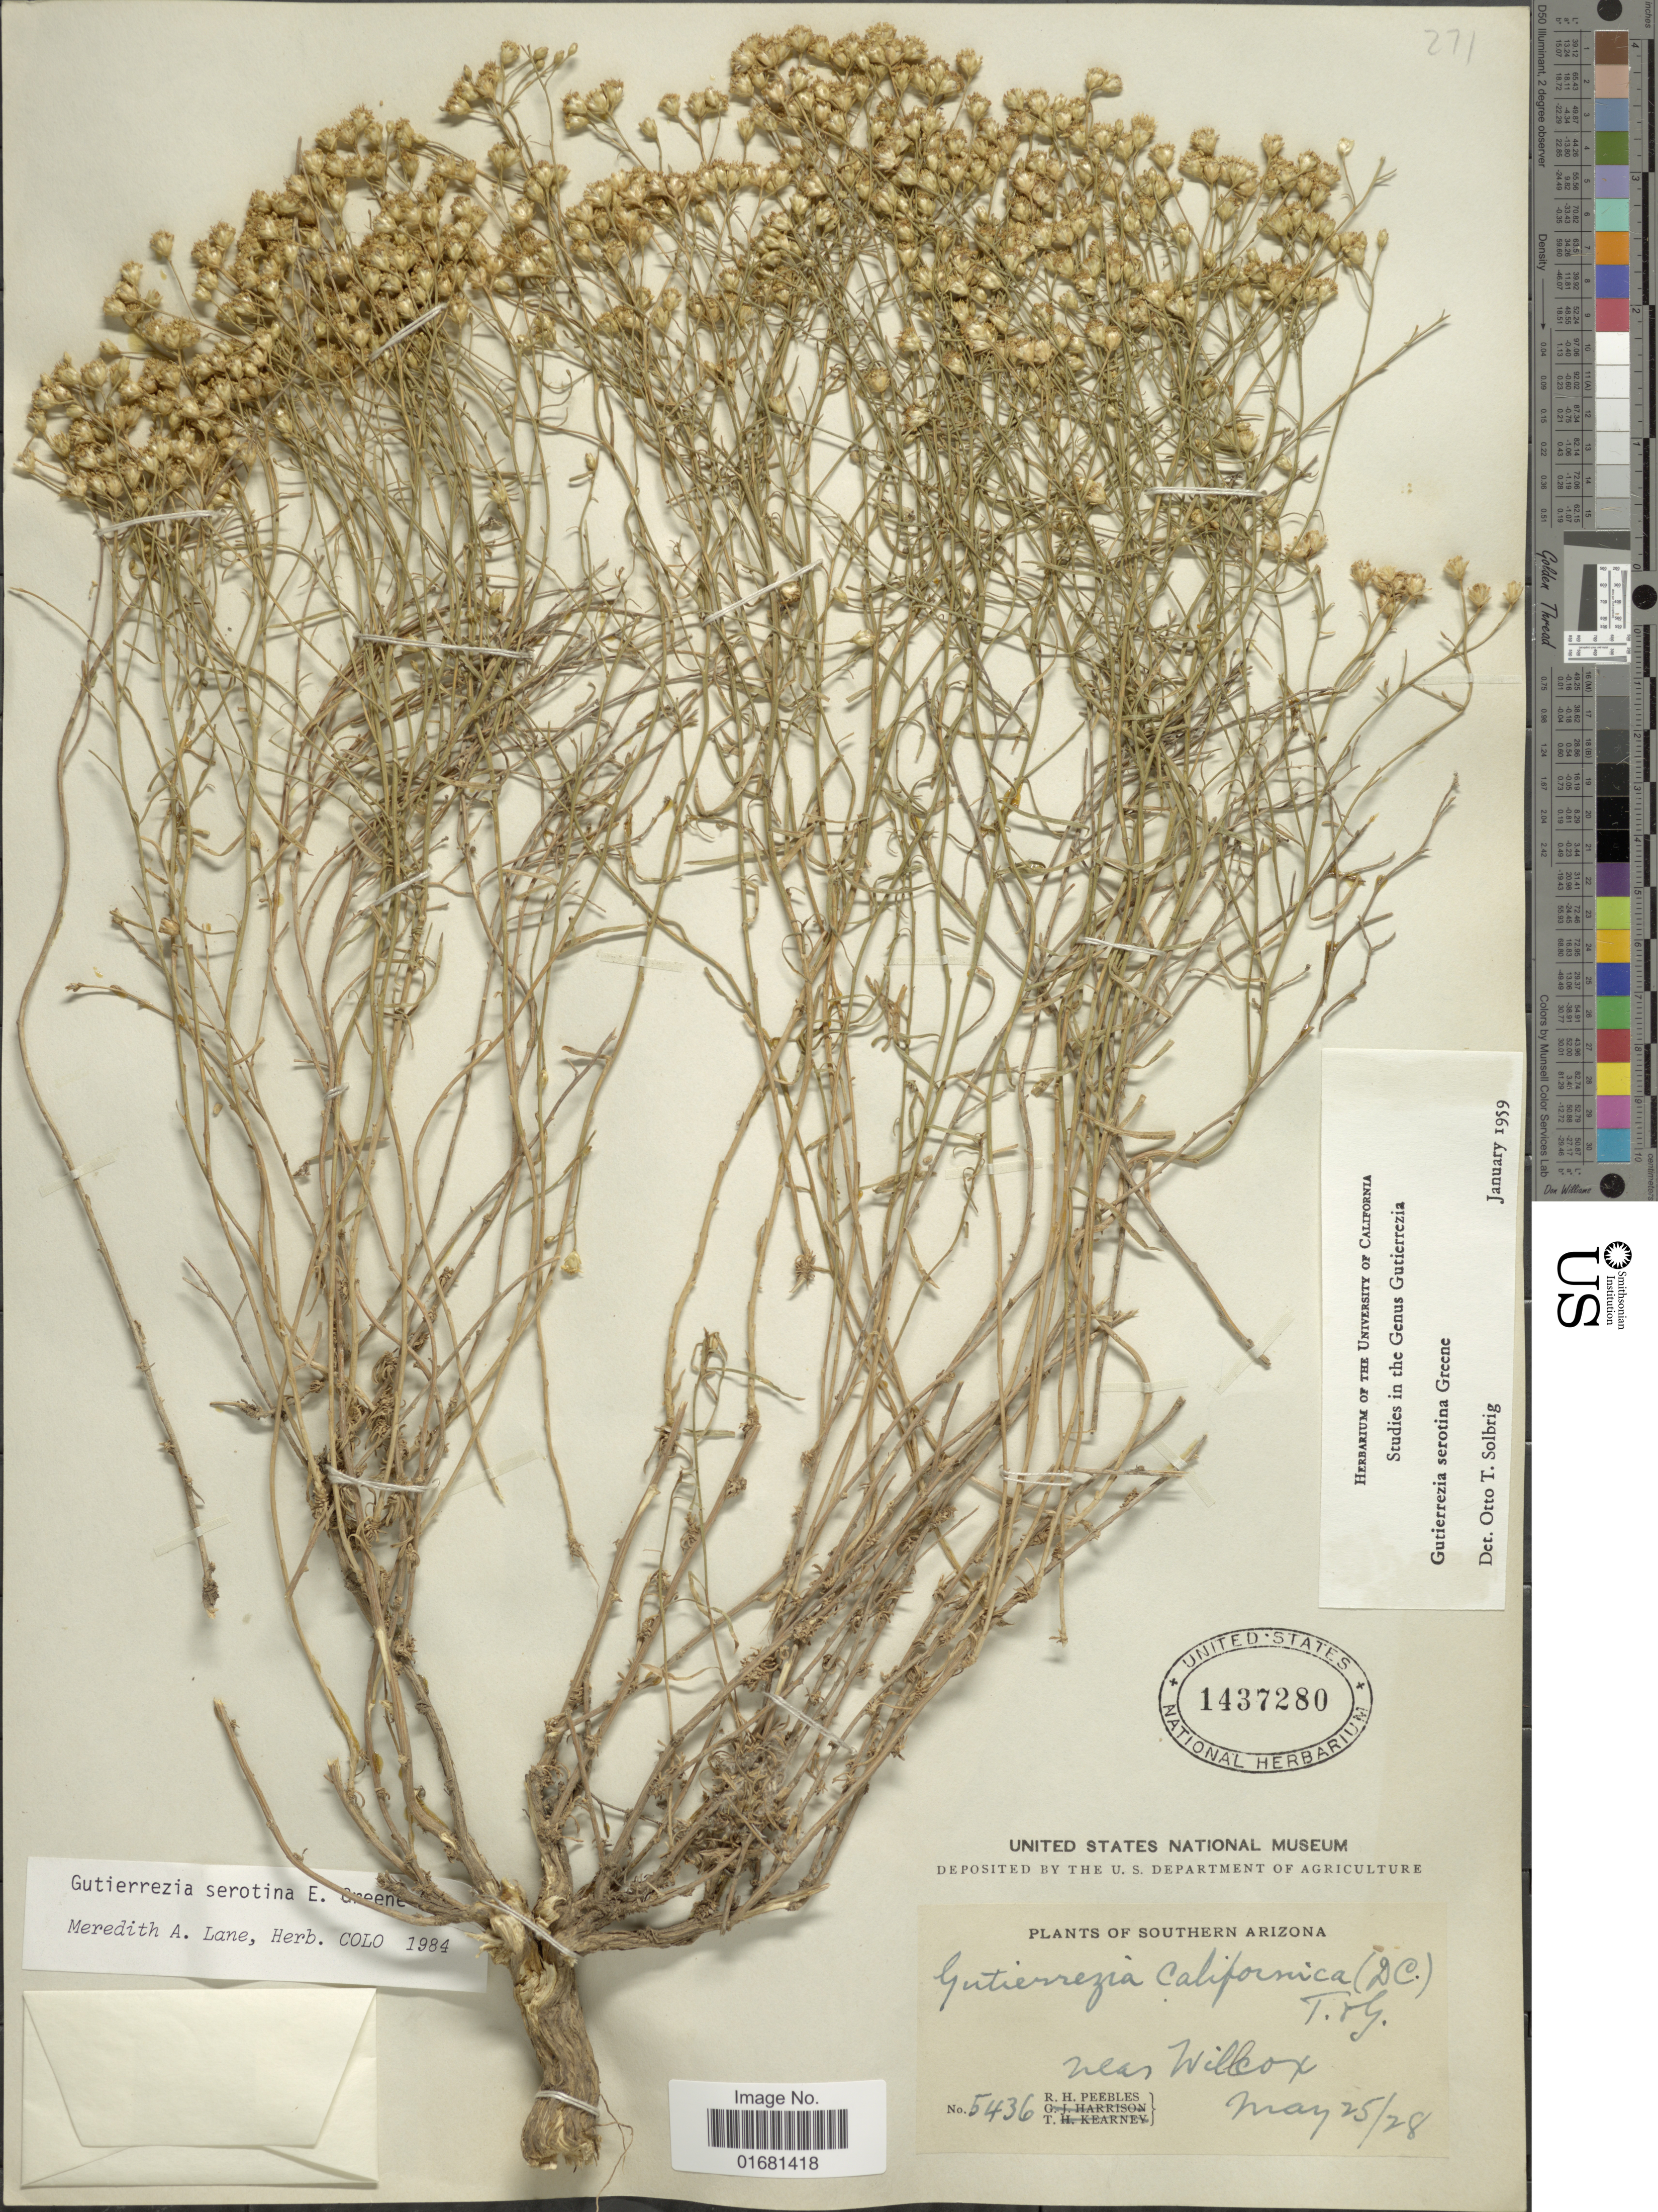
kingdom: Plantae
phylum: Tracheophyta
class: Magnoliopsida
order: Asterales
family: Asteraceae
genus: Gutierrezia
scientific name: Gutierrezia serotina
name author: Greene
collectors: R. H. Peebles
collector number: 5436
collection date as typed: Transcribed d/m/y: 25/5/28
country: United States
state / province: Arizona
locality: Arizona. Near Willcox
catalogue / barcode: US 1437280